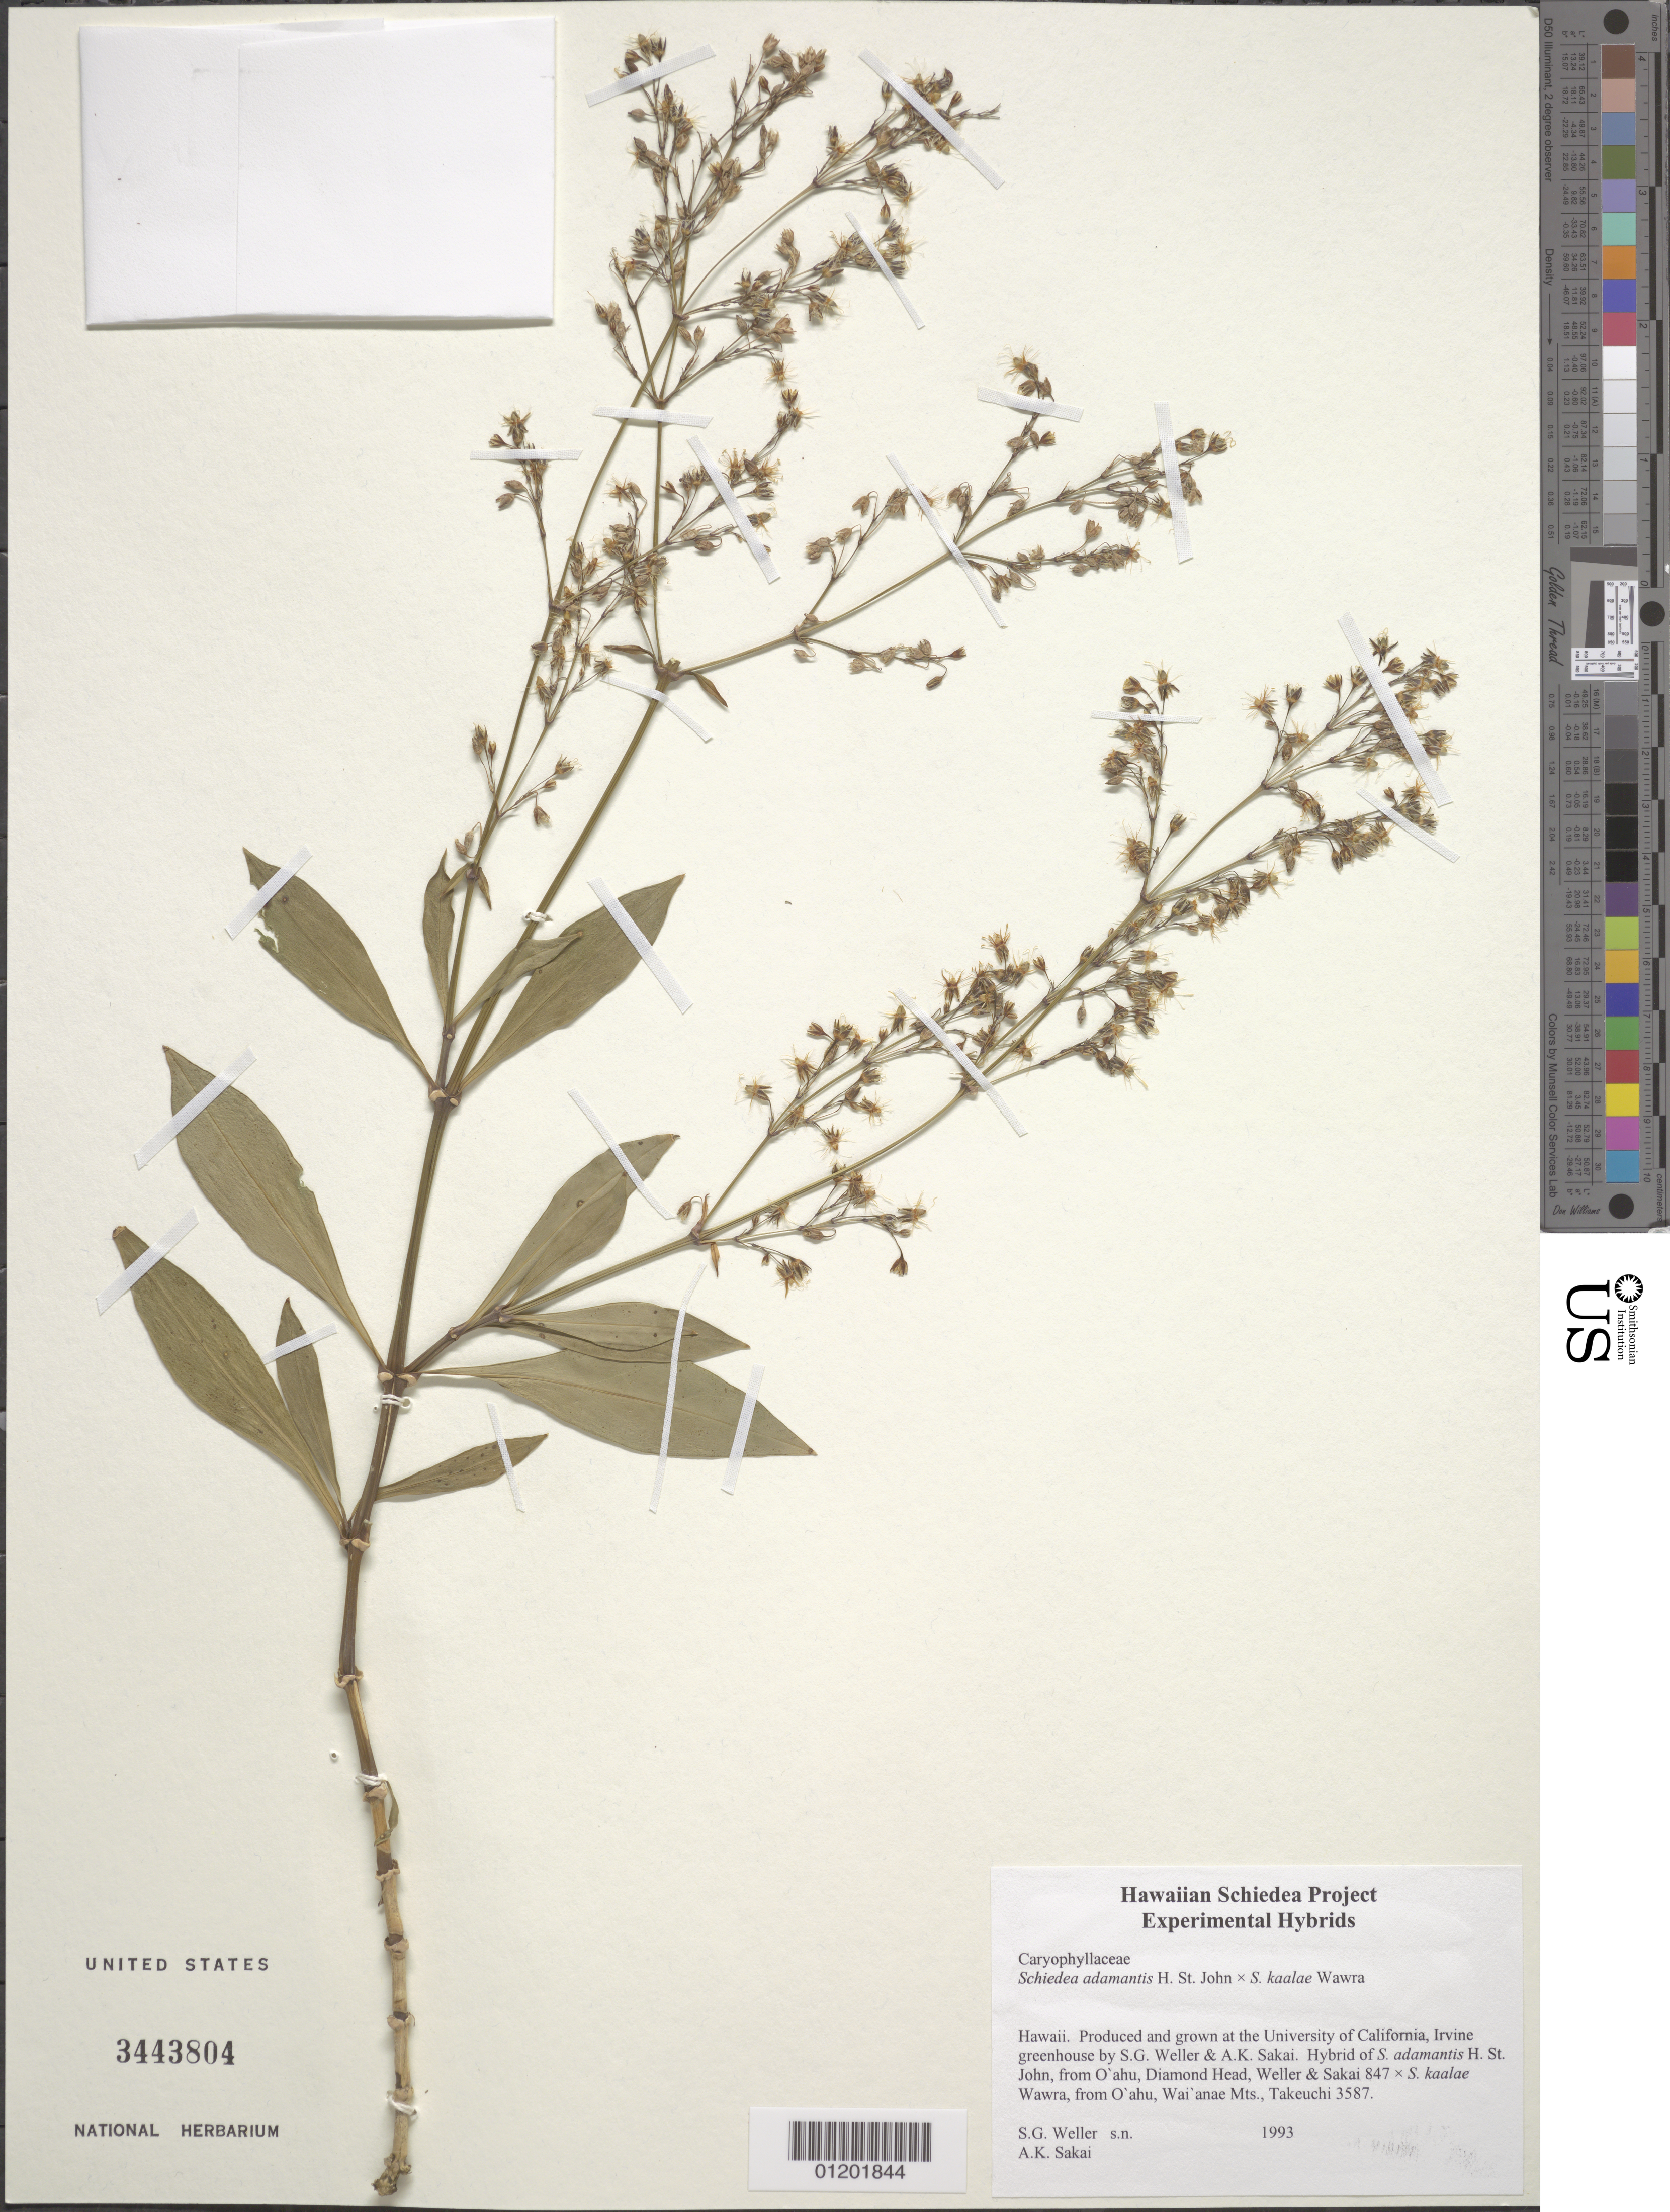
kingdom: Plantae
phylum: Tracheophyta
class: Magnoliopsida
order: Caryophyllales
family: Caryophyllaceae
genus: Schiedea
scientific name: Schiedea adamantis x S. kaalae Wawra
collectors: S. G. Weller & A. Sakai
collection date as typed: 1993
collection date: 1993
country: United States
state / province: California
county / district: Orange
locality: University of California, Irvine greenhouse.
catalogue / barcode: US 3443804